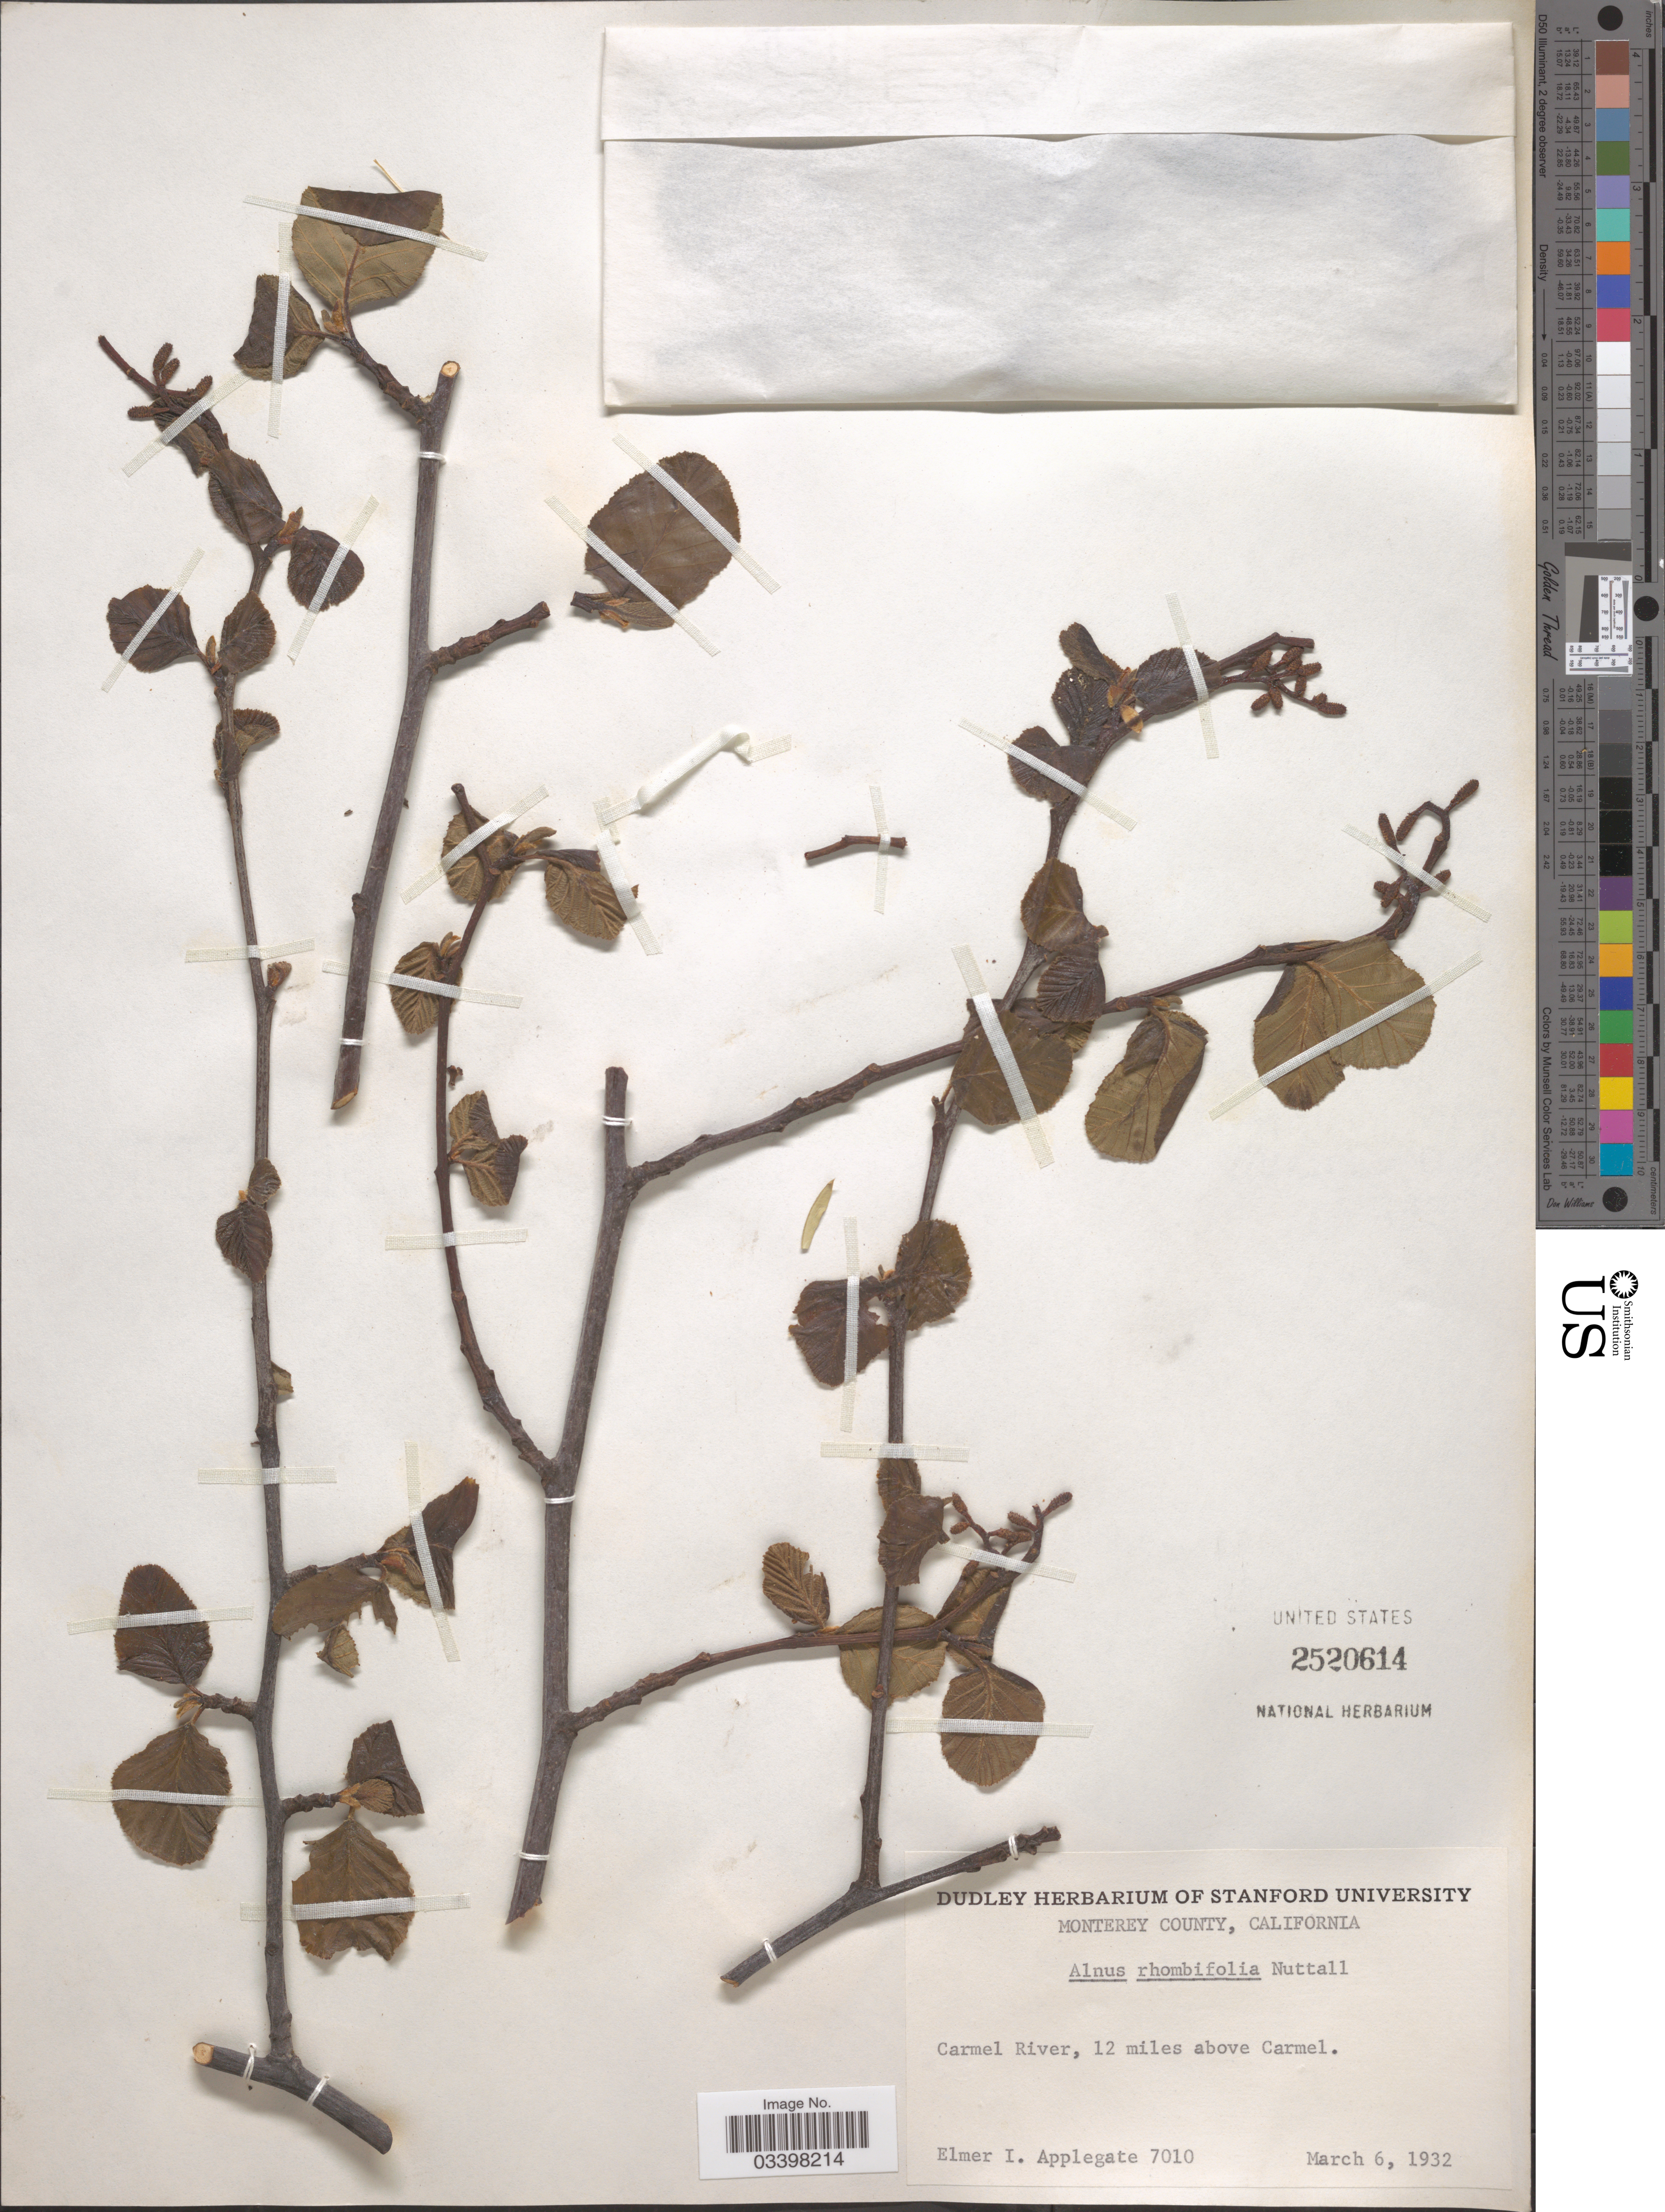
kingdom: Plantae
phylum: Tracheophyta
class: Magnoliopsida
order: Fagales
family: Betulaceae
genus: Alnus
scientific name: Alnus rhombifolia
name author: Nutt.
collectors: E. I. Applegate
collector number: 7010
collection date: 1932-03-06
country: United States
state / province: California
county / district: Monterey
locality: Monterey County. Carmel River, 12 miles above Carmel.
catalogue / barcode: US 2520614